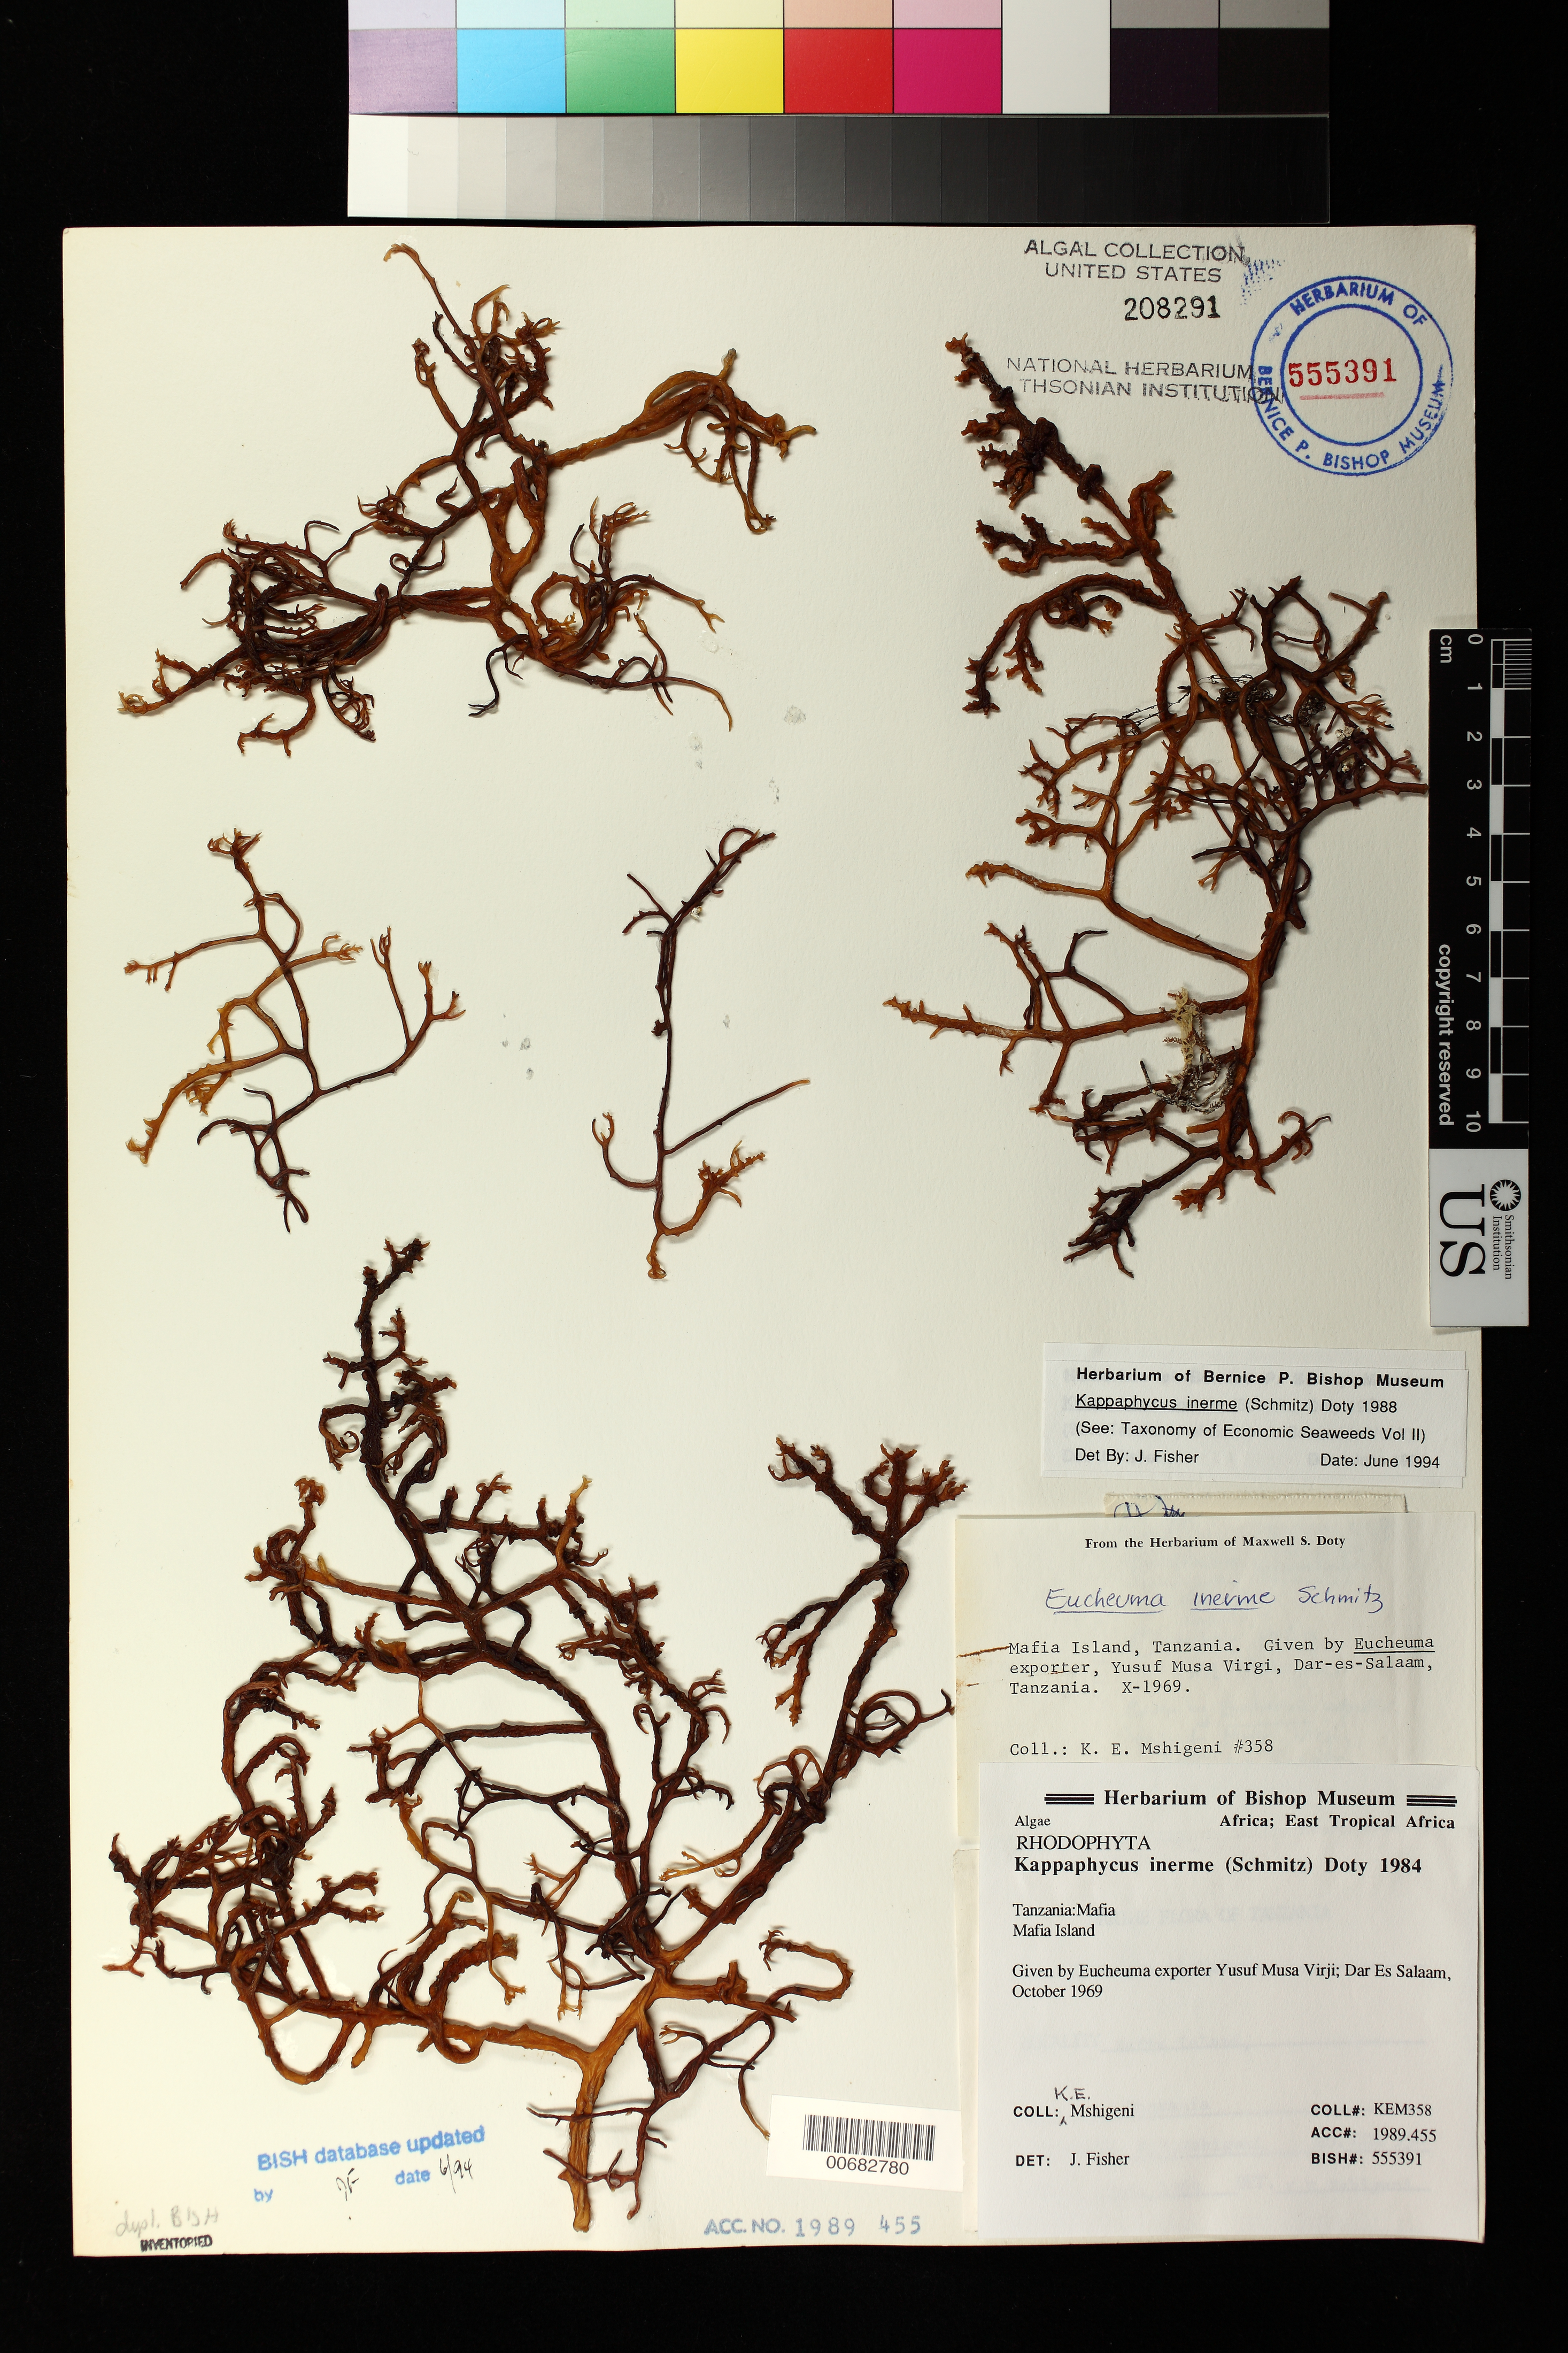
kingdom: Plantae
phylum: Rhodophyta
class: Florideophyceae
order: Gigartinales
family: Solieriaceae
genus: Kappaphycus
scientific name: Kappaphycus inermis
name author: (F. Schmitz) Doty ex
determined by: Fisher, Jack R.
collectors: K. Mshigeni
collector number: KEM 358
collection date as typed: Oct 1969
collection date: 1969-10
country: Tanzania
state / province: Pwani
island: Mafia Island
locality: (Note: Given by "Eucheuma" exporter Yusuf Musa Virji of Dar Es Salaam)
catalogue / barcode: US 208291